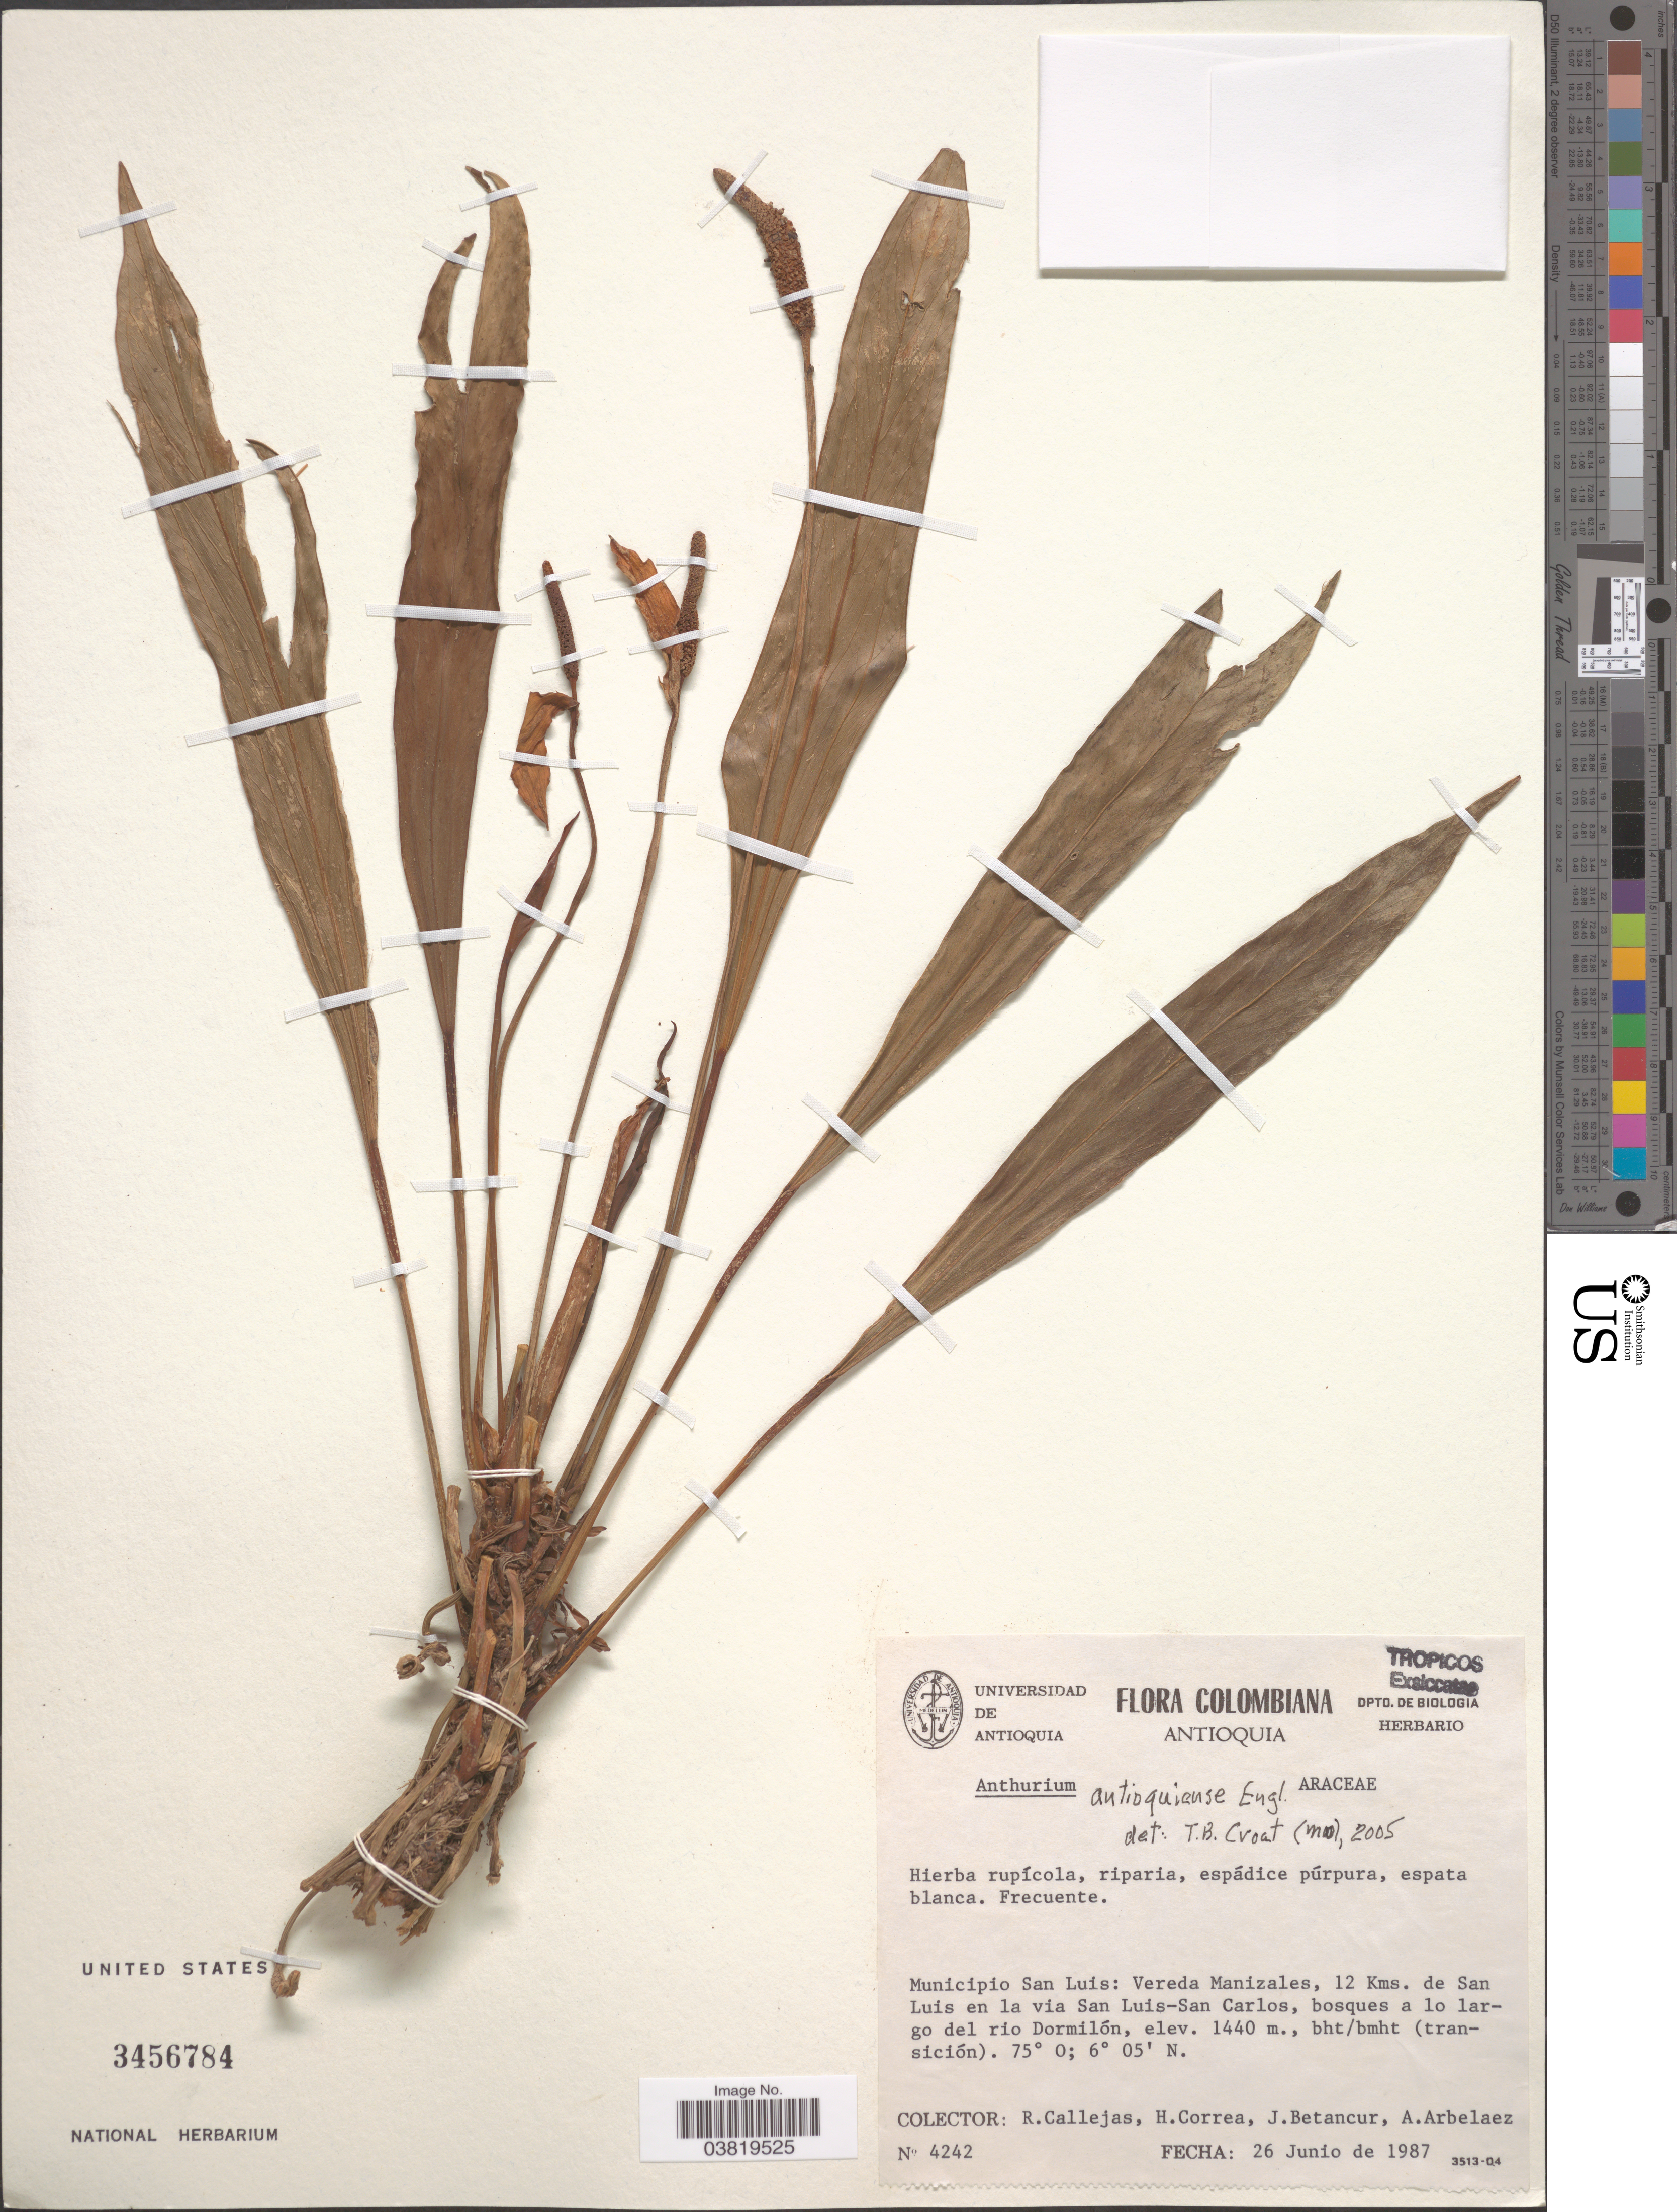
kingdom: Plantae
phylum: Tracheophyta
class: Liliopsida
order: Alismatales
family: Araceae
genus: Anthurium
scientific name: Anthurium antioquiense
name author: Engl.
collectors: R. Callejas, H. Correa, J. Betancur & A. Arbelaez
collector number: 4242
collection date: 1987-06-26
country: Colombia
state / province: Antioquia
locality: Municipio San Luis: Vereda Manizales, 12 Kms. de San Luis and la via San Luis-San Carlos, bosques a lo largo del rio Dormilón.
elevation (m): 1440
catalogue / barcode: US 3456784